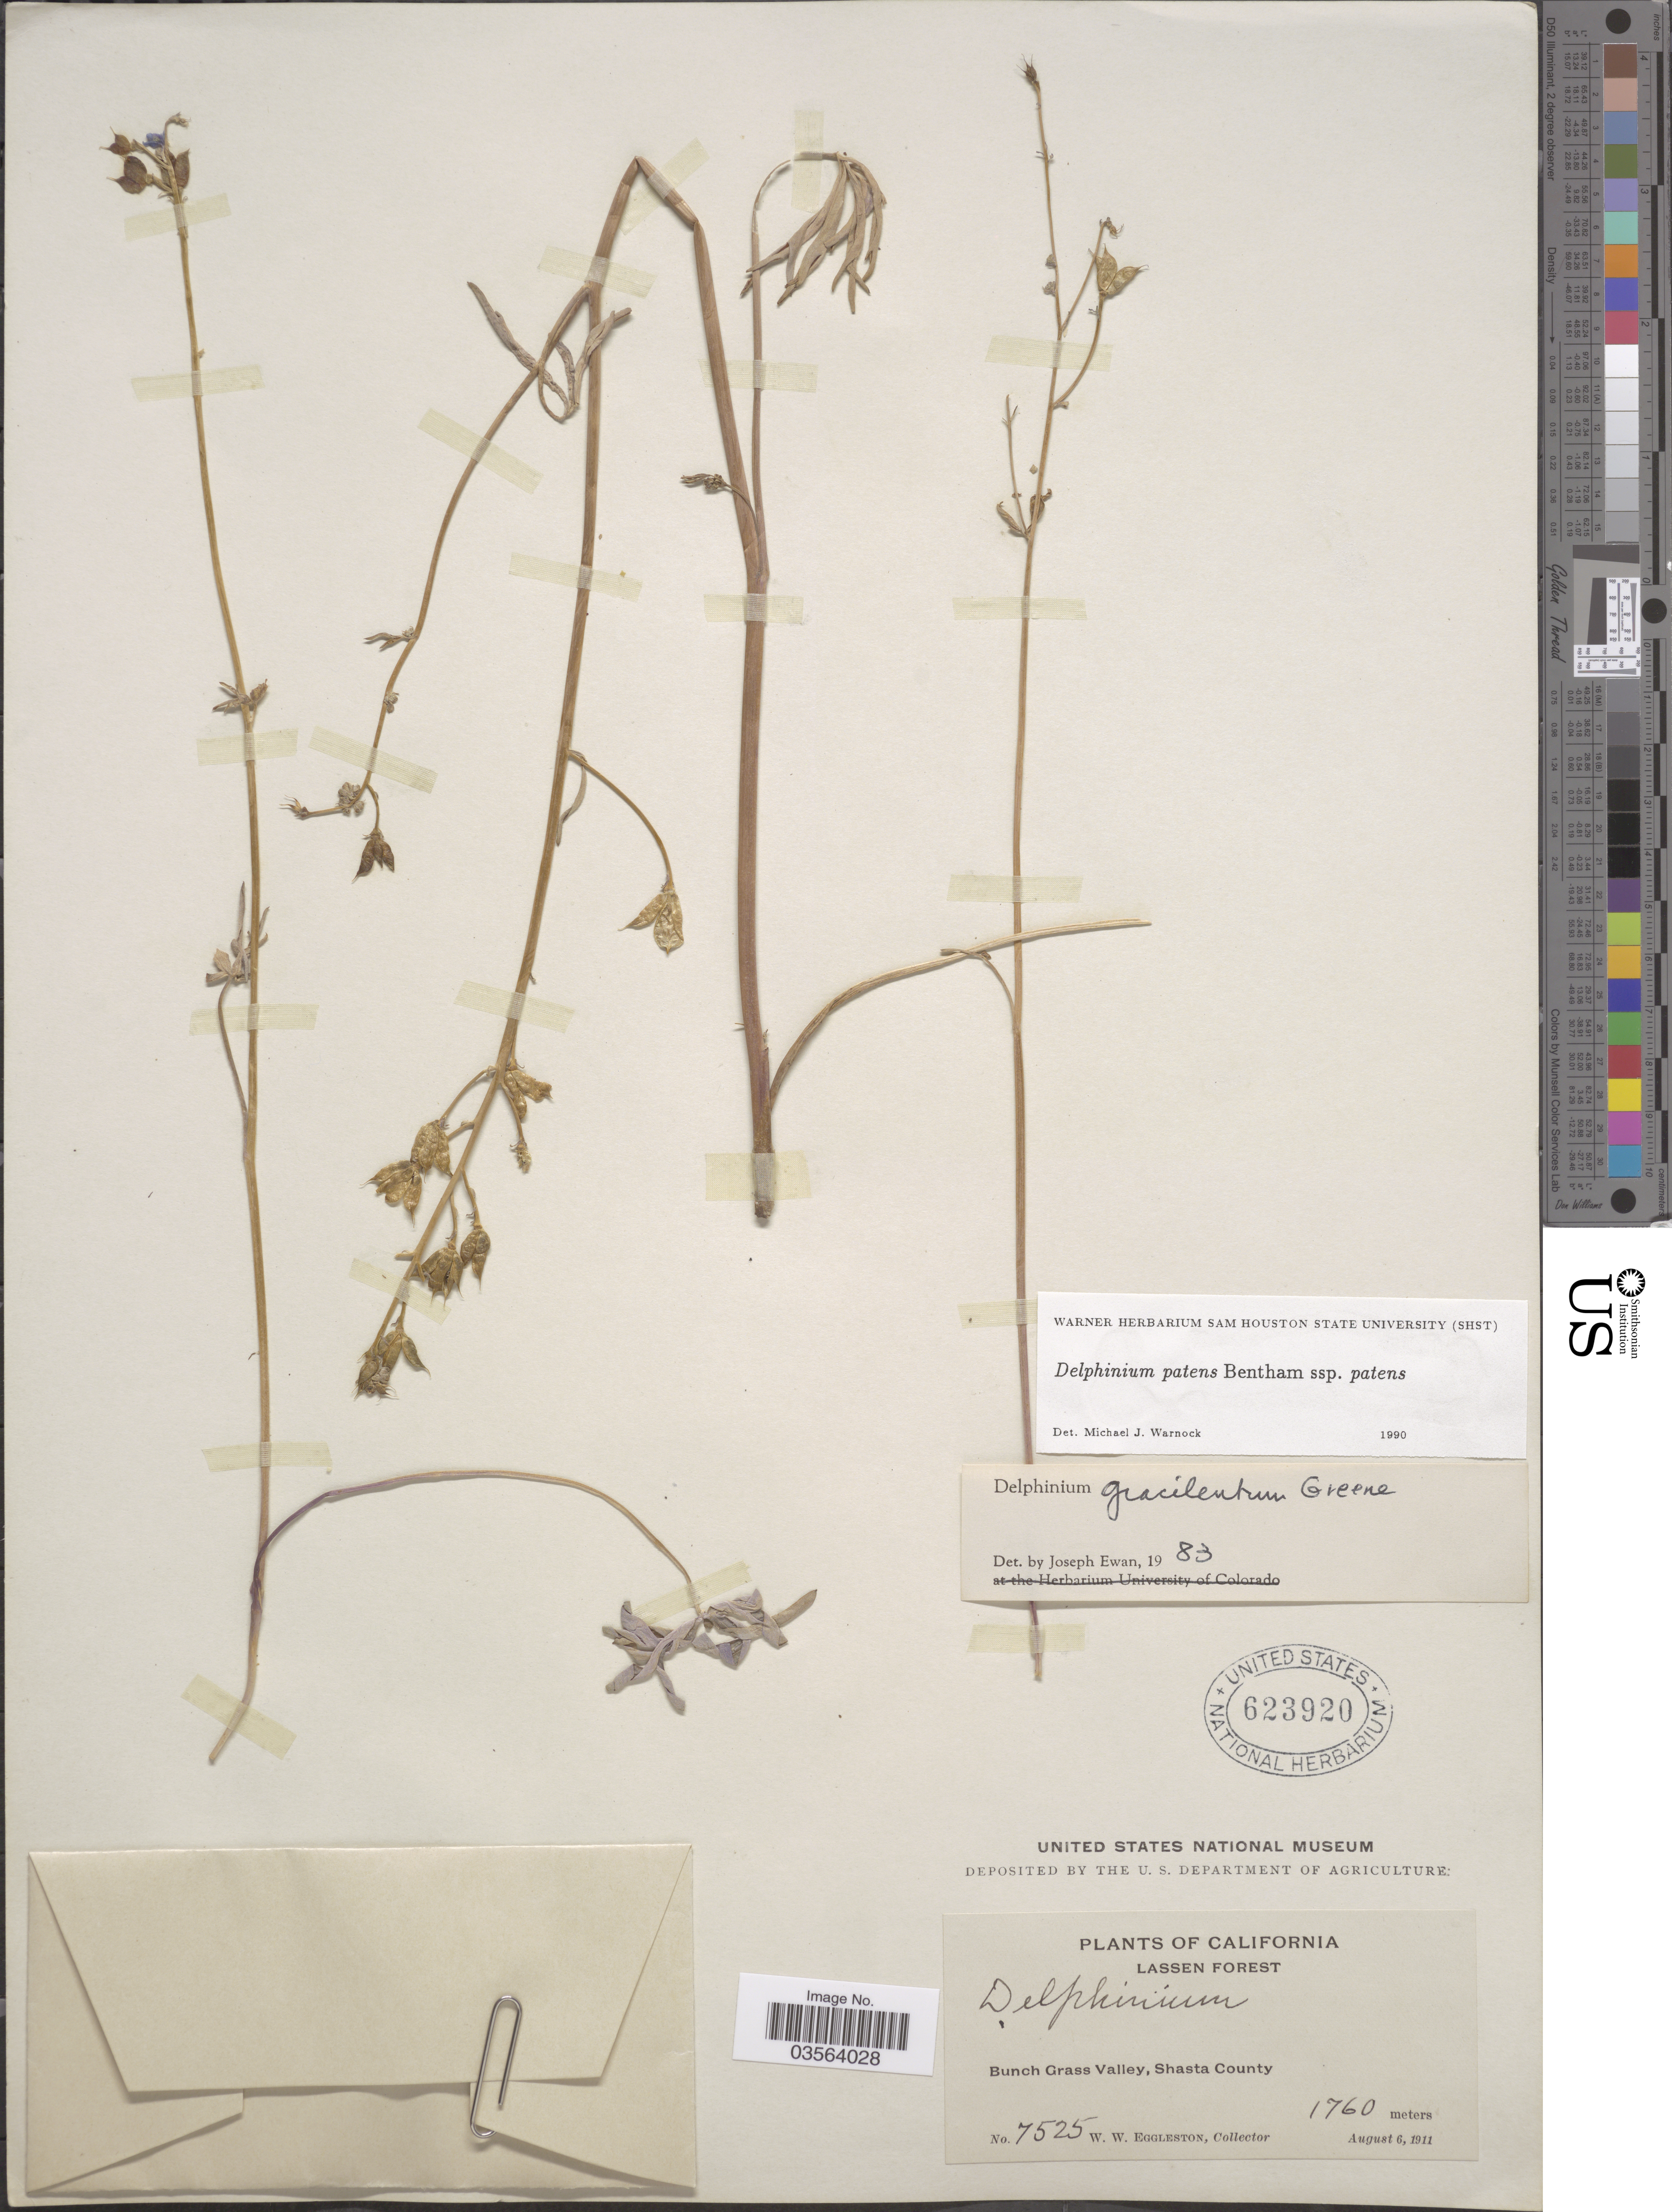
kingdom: Plantae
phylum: Tracheophyta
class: Magnoliopsida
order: Ranunculales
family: Ranunculaceae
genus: Delphinium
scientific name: Delphinium patens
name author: Benth.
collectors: W. W. Eggleston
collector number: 7525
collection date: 1911-08-06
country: United States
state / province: California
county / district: Shasta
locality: Lassen Forest. Bunch Grass Valley, Shasta County.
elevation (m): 1760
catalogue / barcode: US 623920